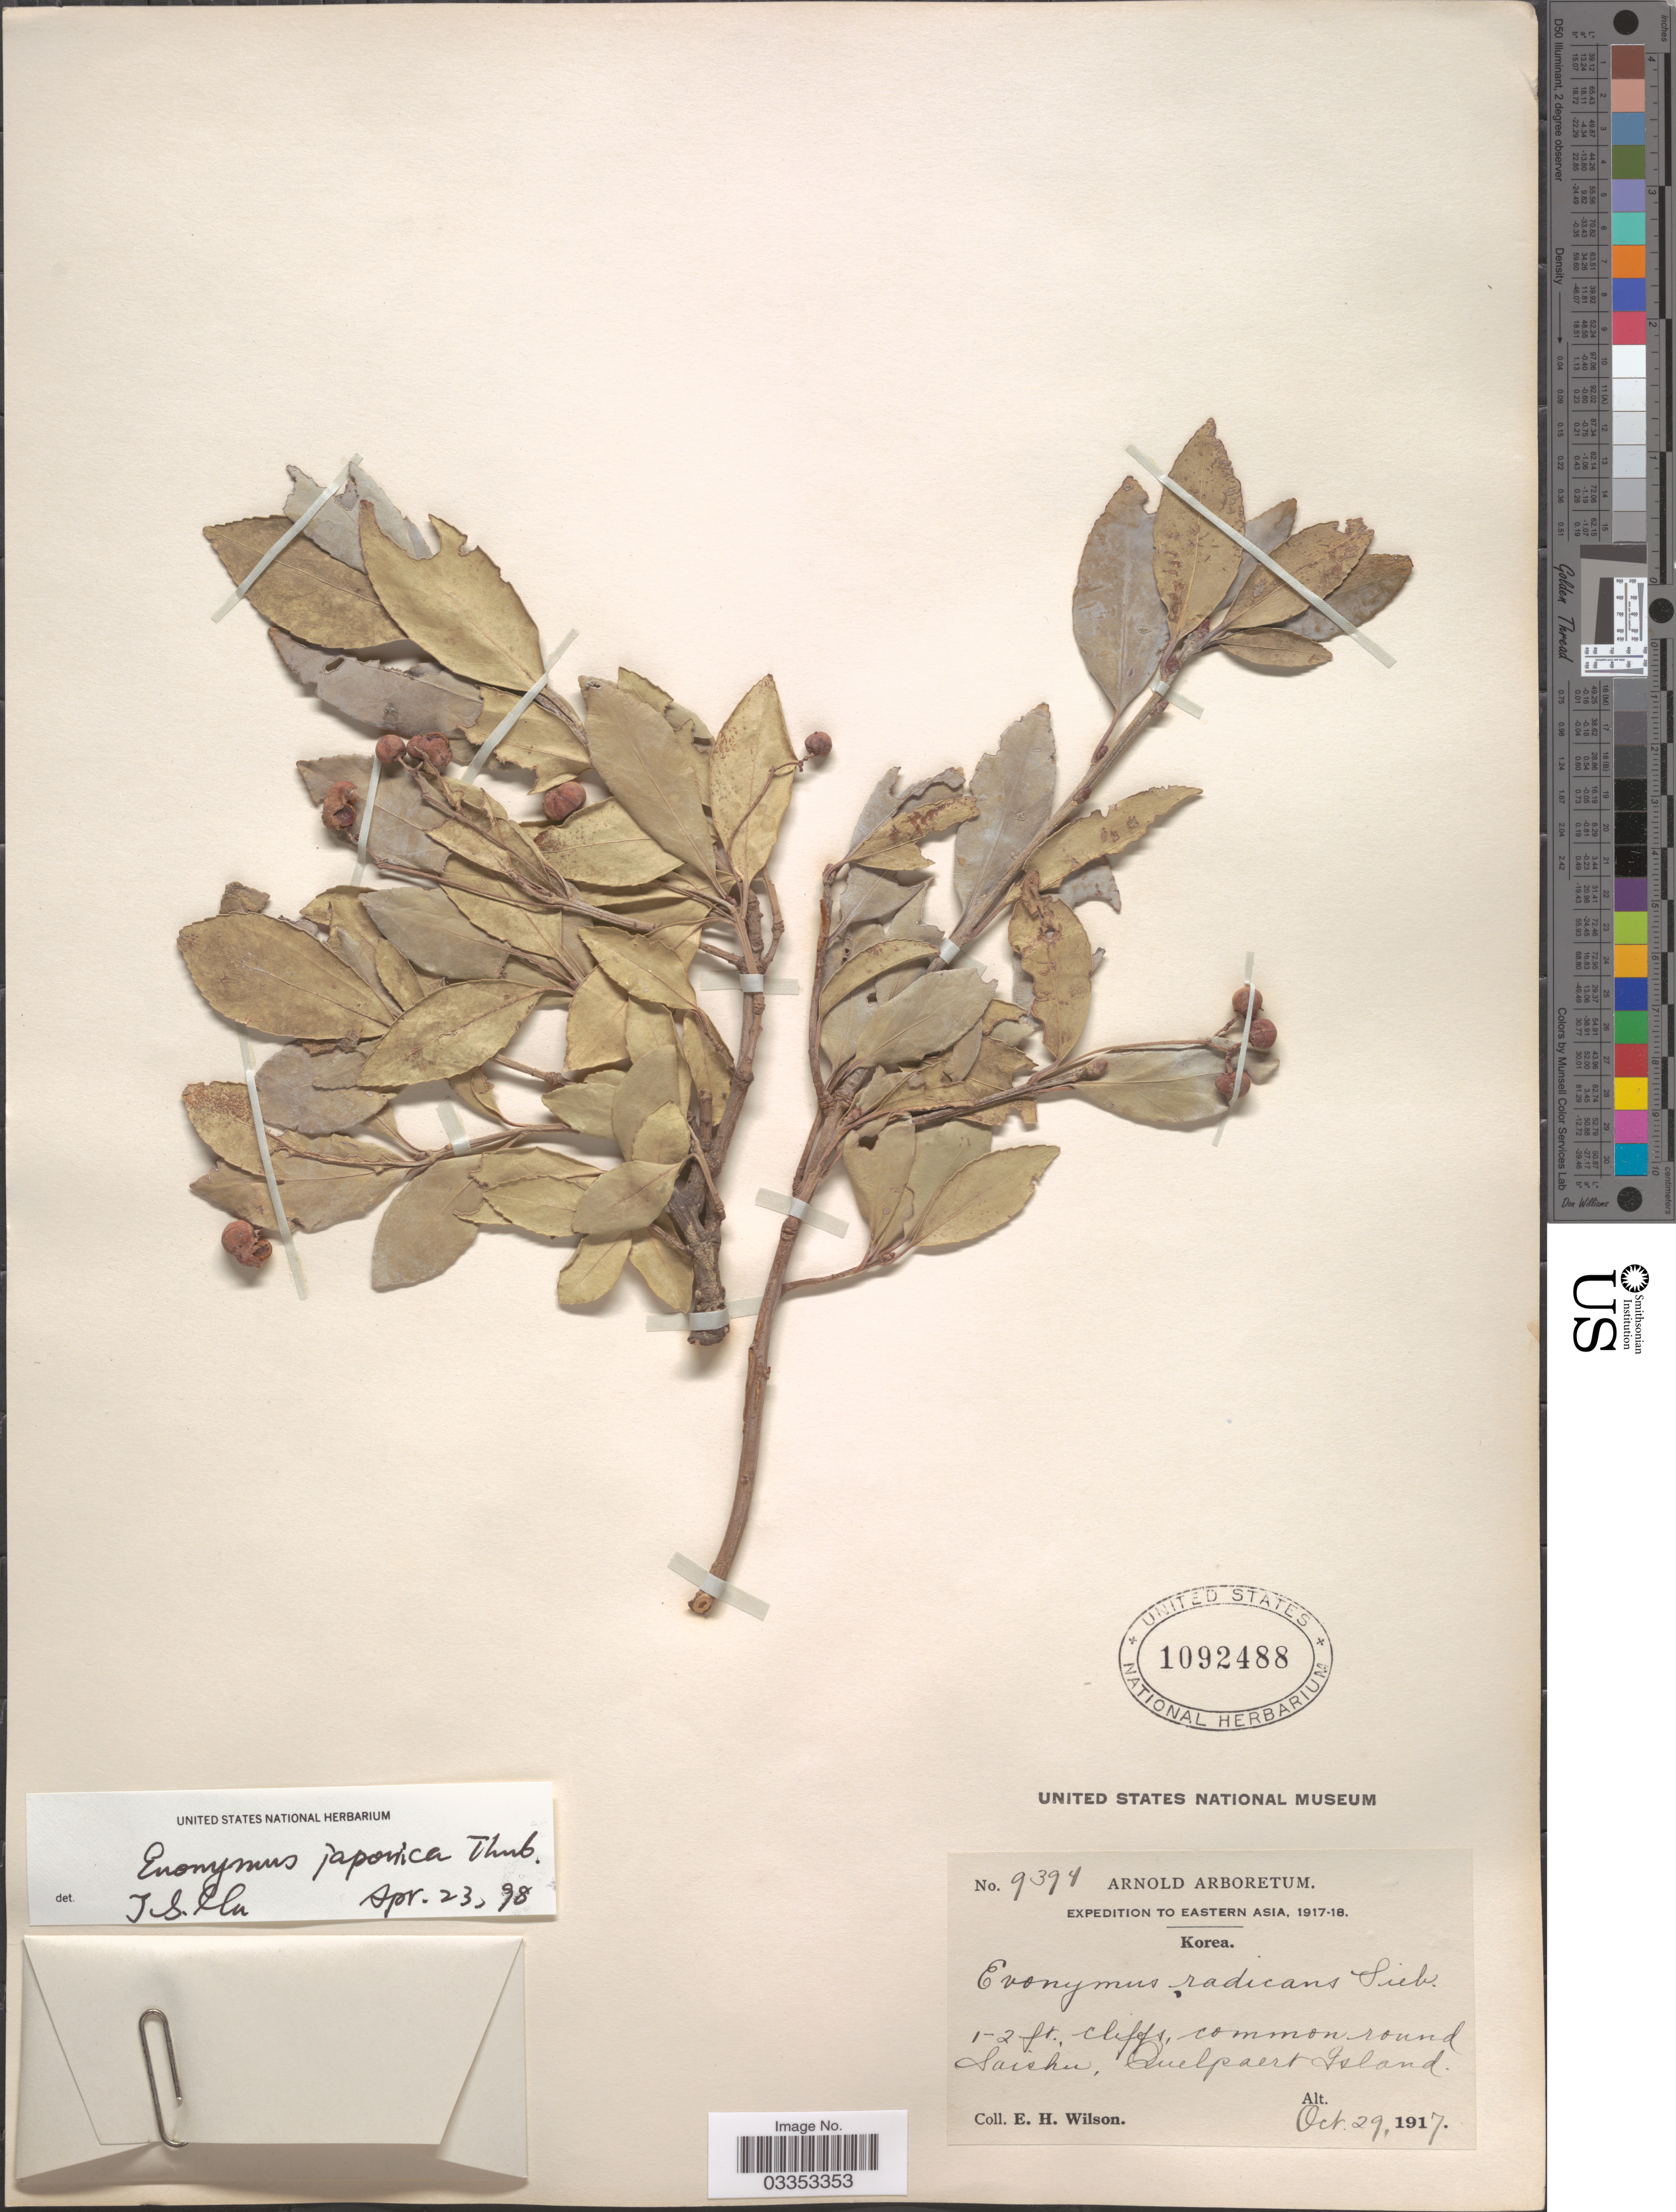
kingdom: Plantae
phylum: Tracheophyta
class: Magnoliopsida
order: Celastrales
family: Celastraceae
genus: Euonymus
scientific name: Euonymus japonicus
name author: Thunb.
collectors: E. Wilson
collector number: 9394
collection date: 1917-10-29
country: South Korea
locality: Eastern Asia. Common round Saishu, Quelpaert Island.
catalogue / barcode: US 1092488